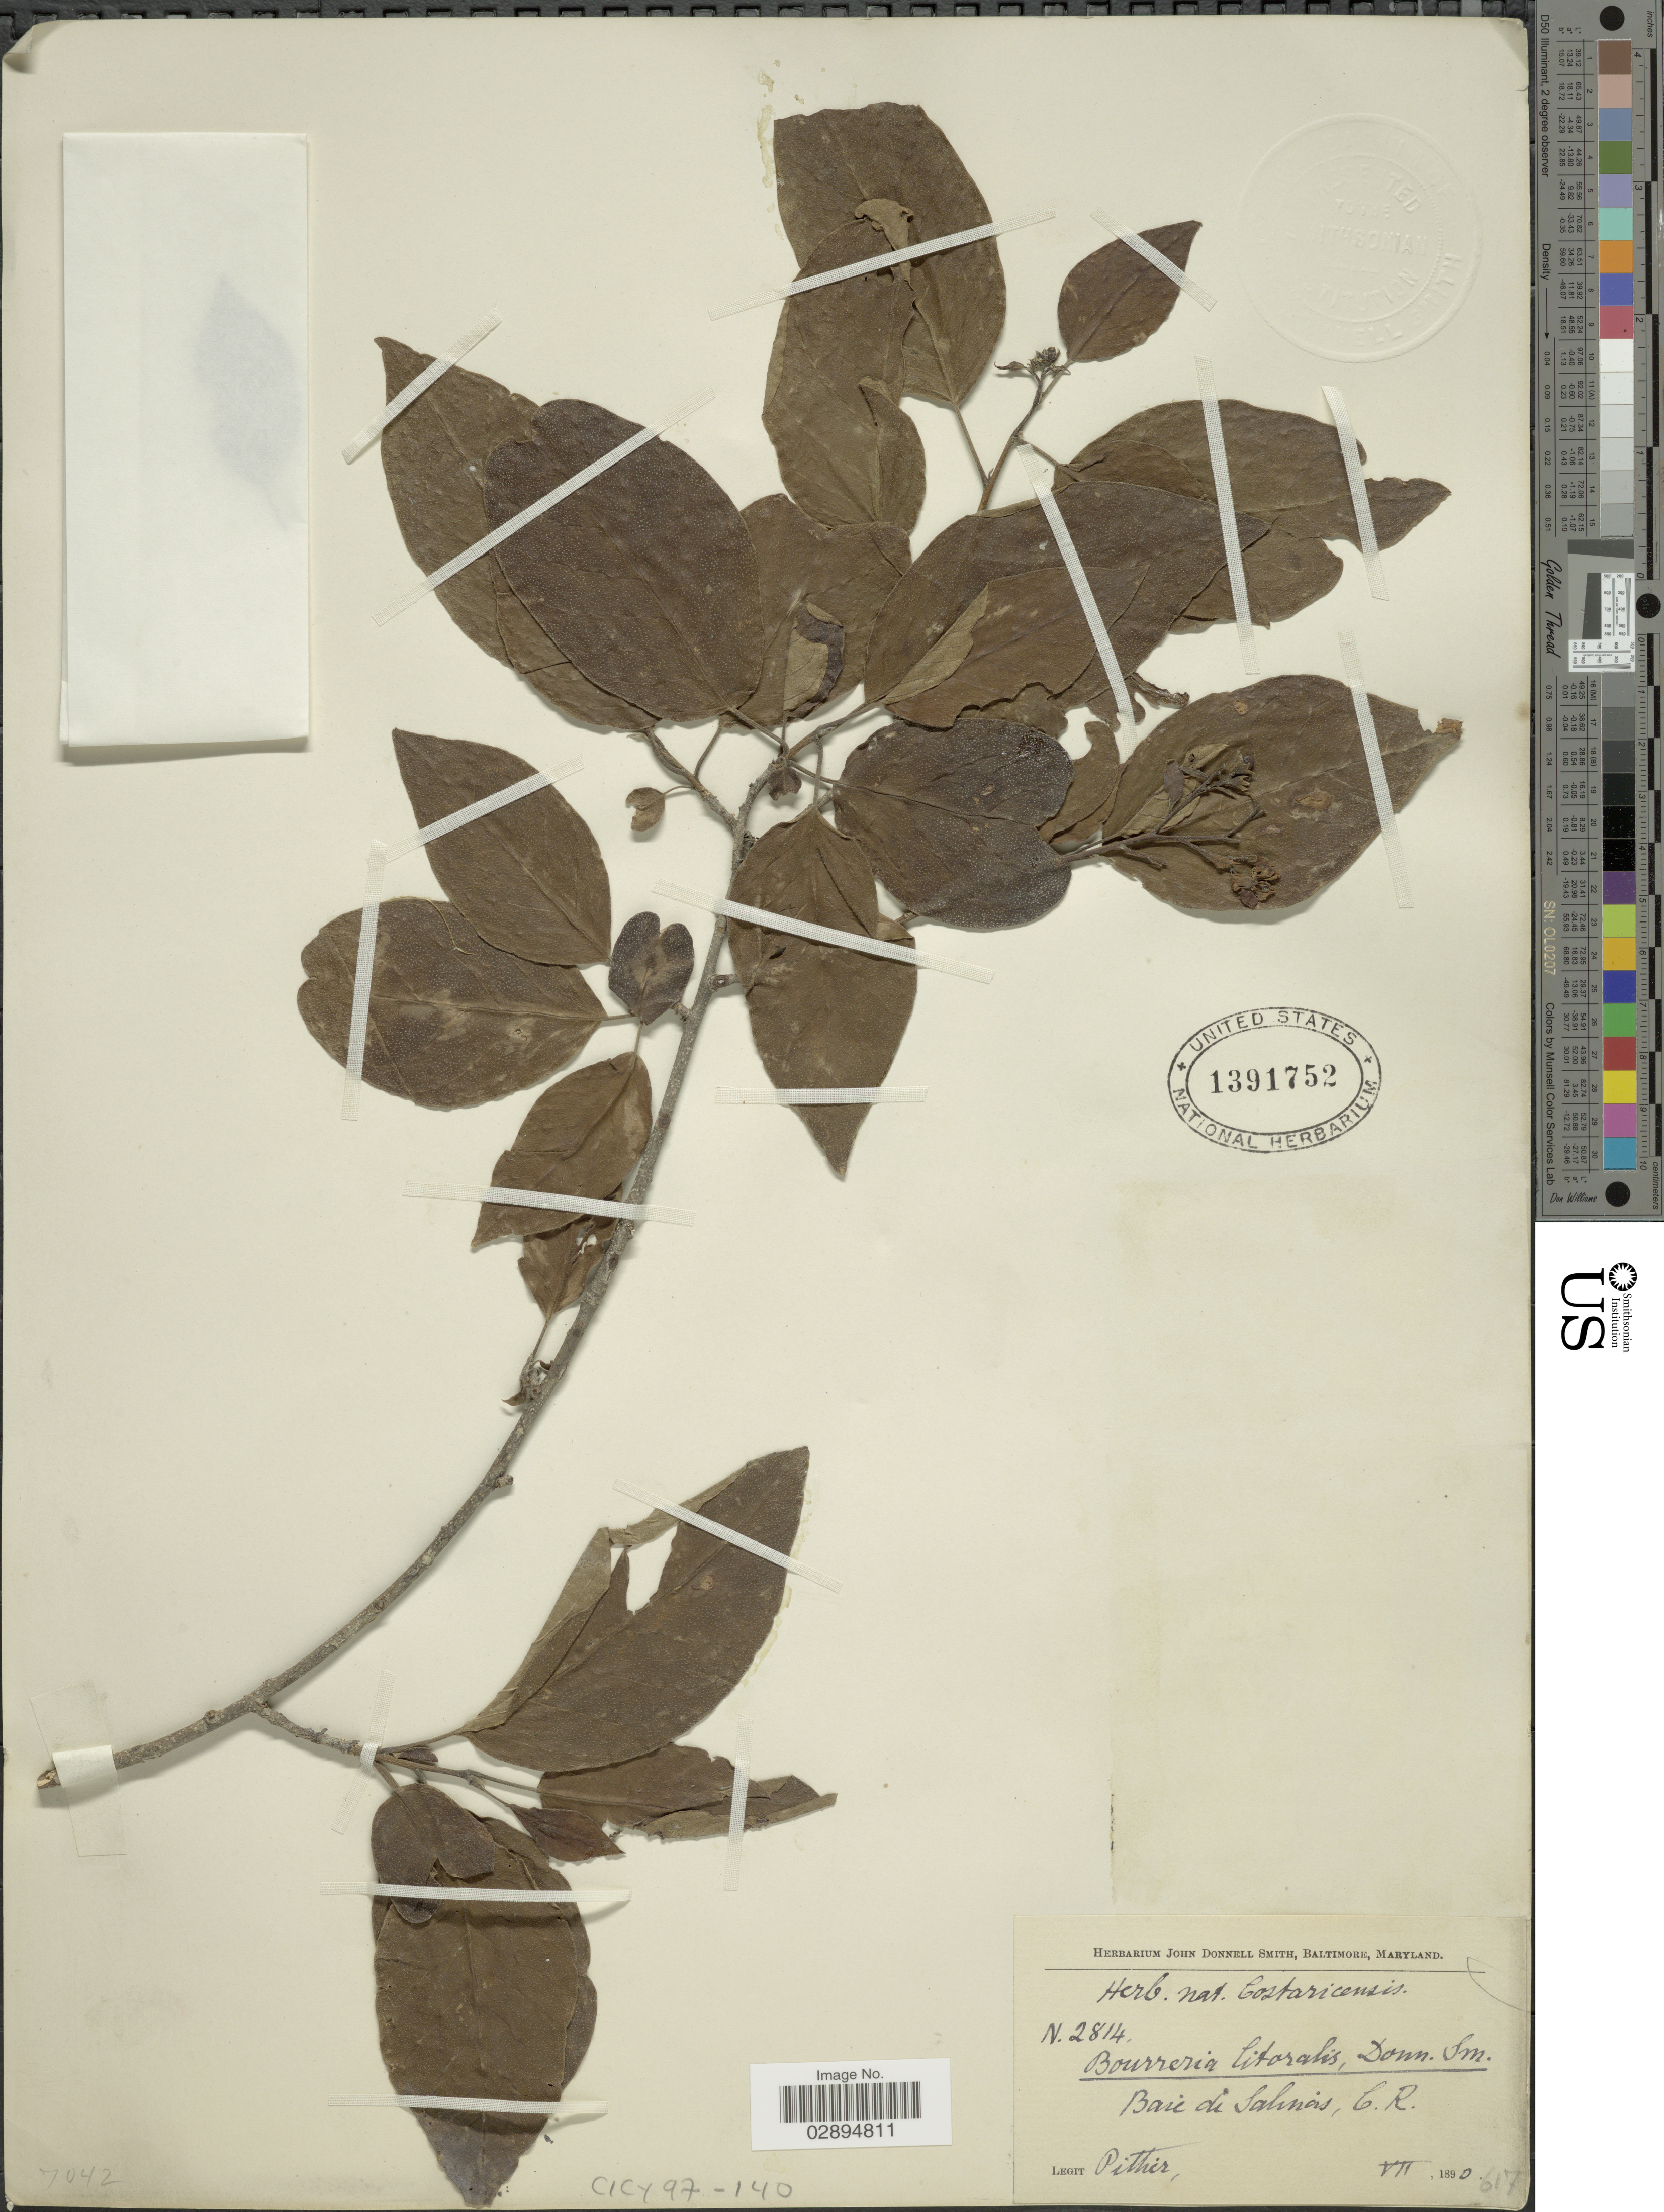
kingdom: Plantae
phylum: Tracheophyta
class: Magnoliopsida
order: Boraginales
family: Ehretiaceae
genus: Bourreria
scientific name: Bourreria litoralis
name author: (Donn. Sm.) Donn. Sm.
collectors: Pittier, --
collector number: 2814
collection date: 1890-07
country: Puerto Rico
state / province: Salinas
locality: Base de Salinas, C. R.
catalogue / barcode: US 1391752